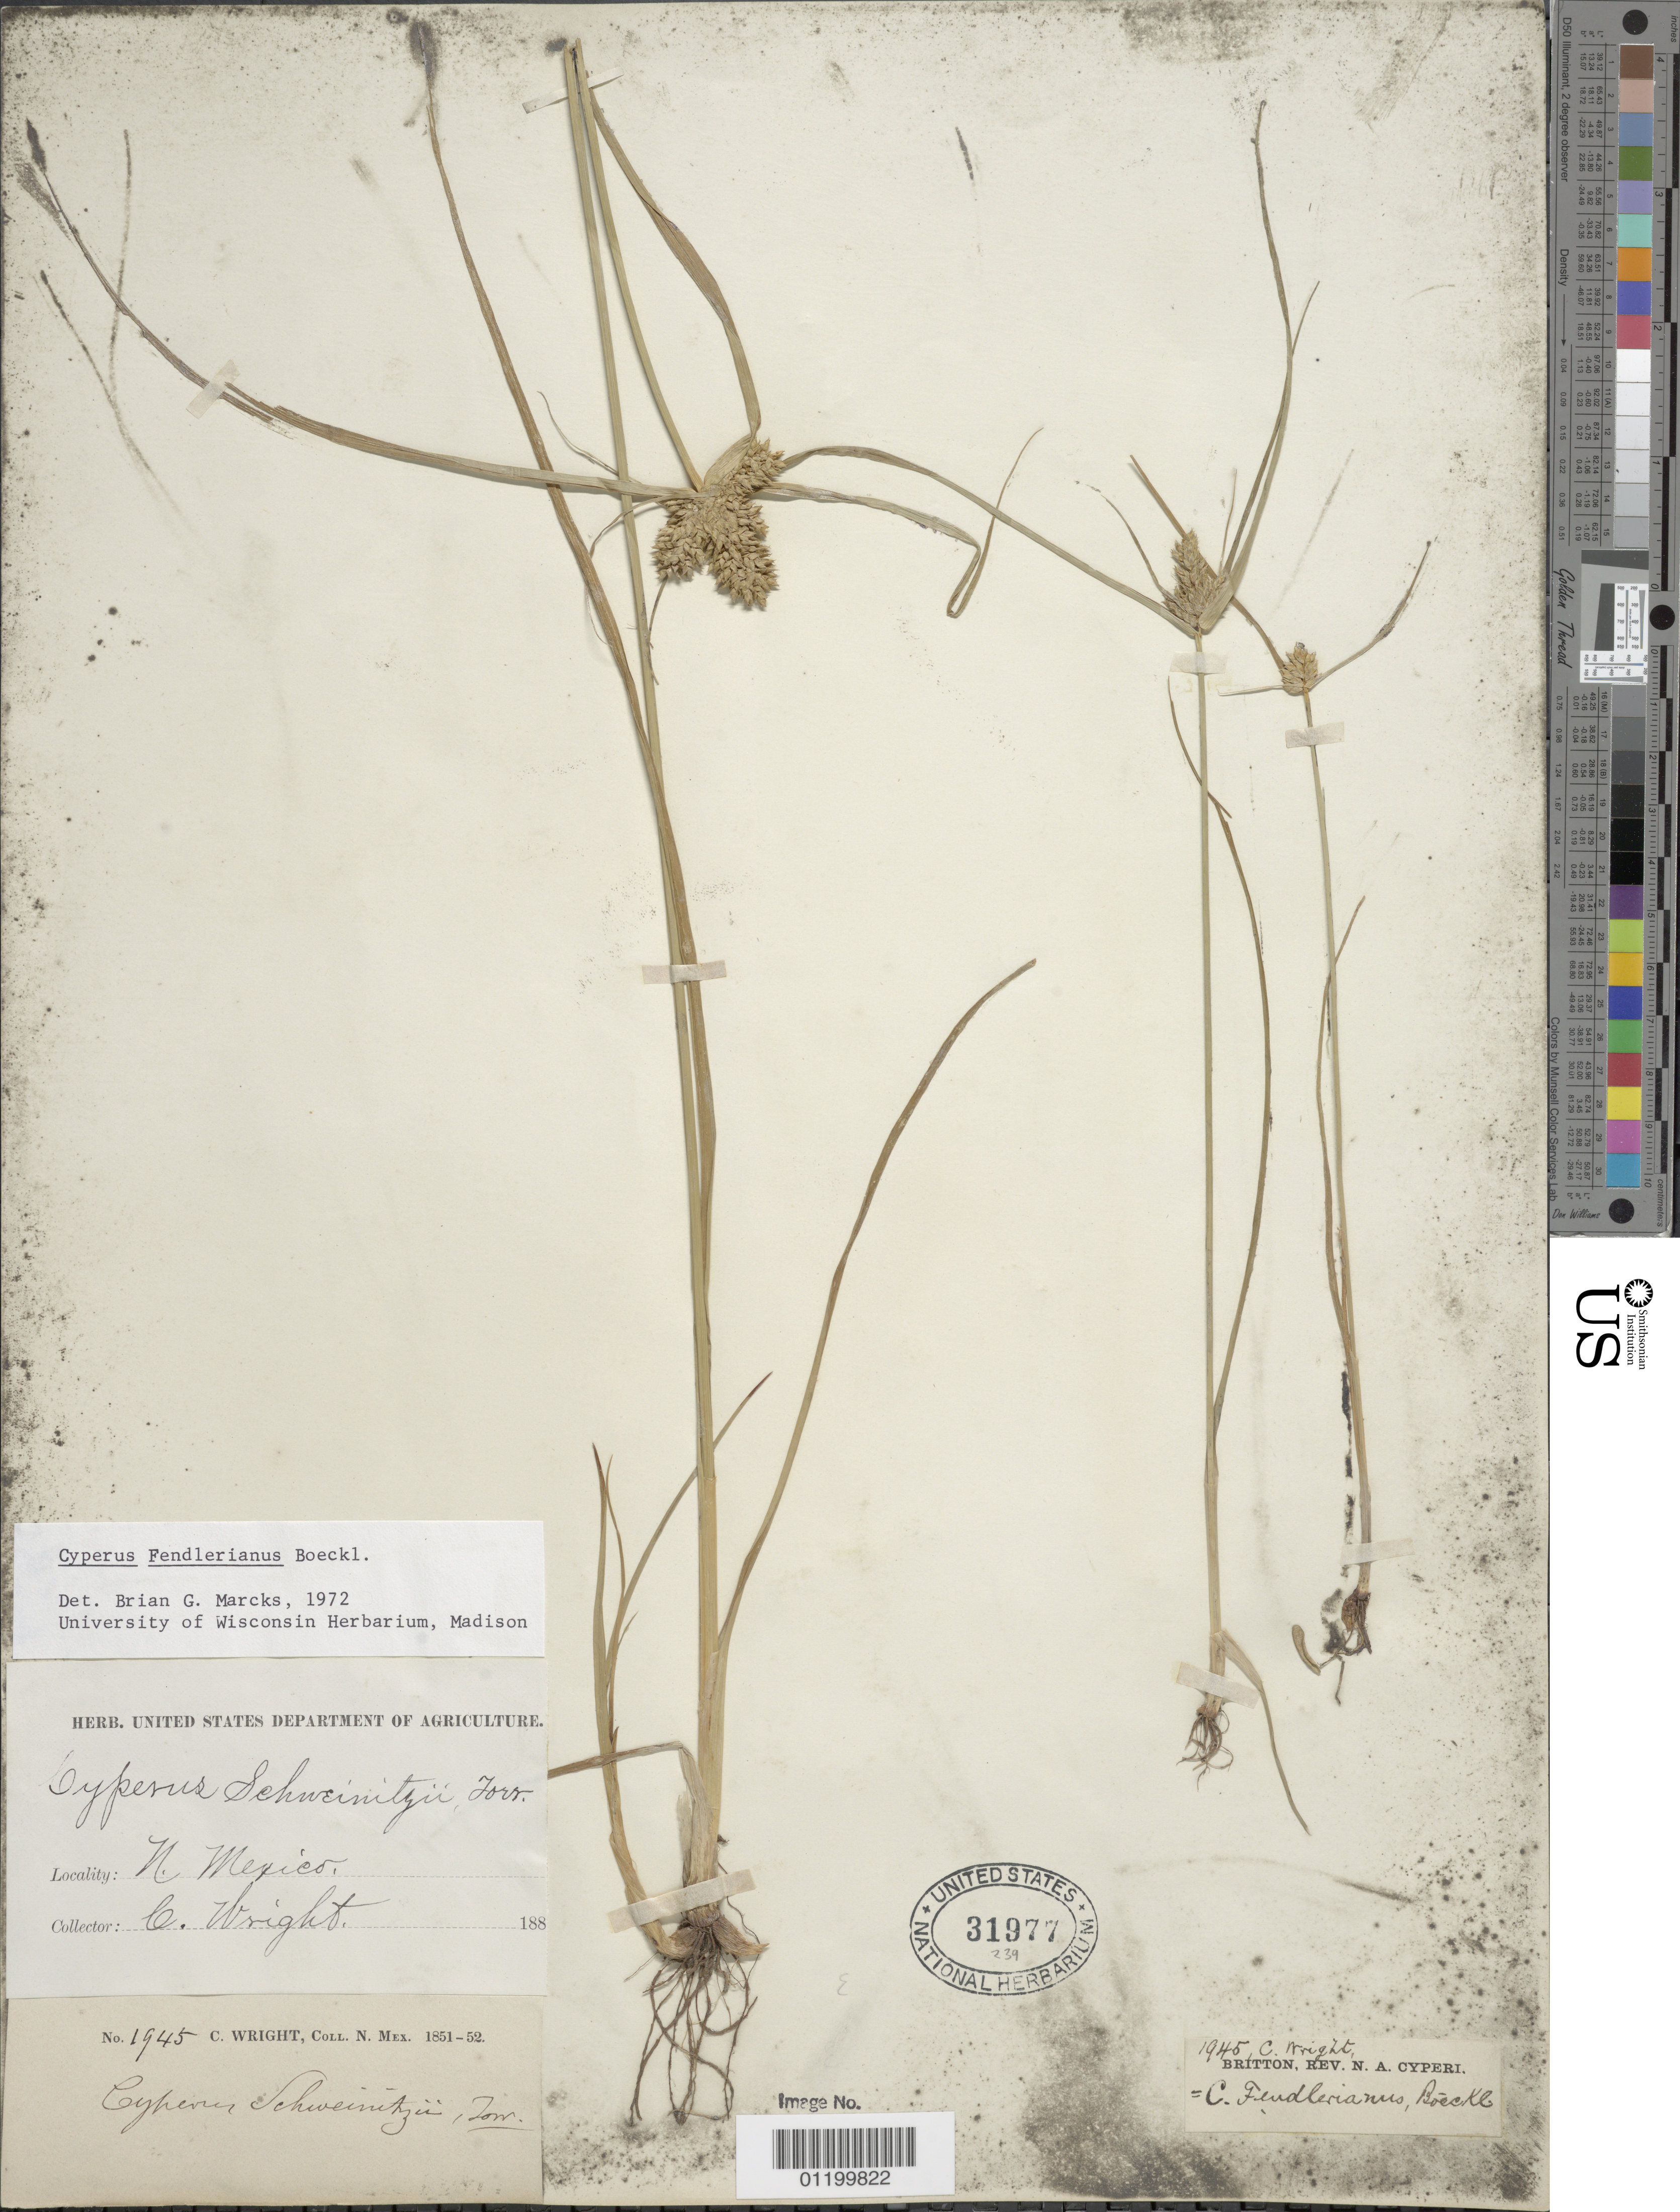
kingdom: Plantae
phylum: Tracheophyta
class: Liliopsida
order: Poales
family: Cyperaceae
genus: Cyperus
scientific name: Cyperus fendlerianus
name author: Boeckeler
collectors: C. Wright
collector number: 1945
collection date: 1851/1852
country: United States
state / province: New Mexico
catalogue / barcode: US 31977